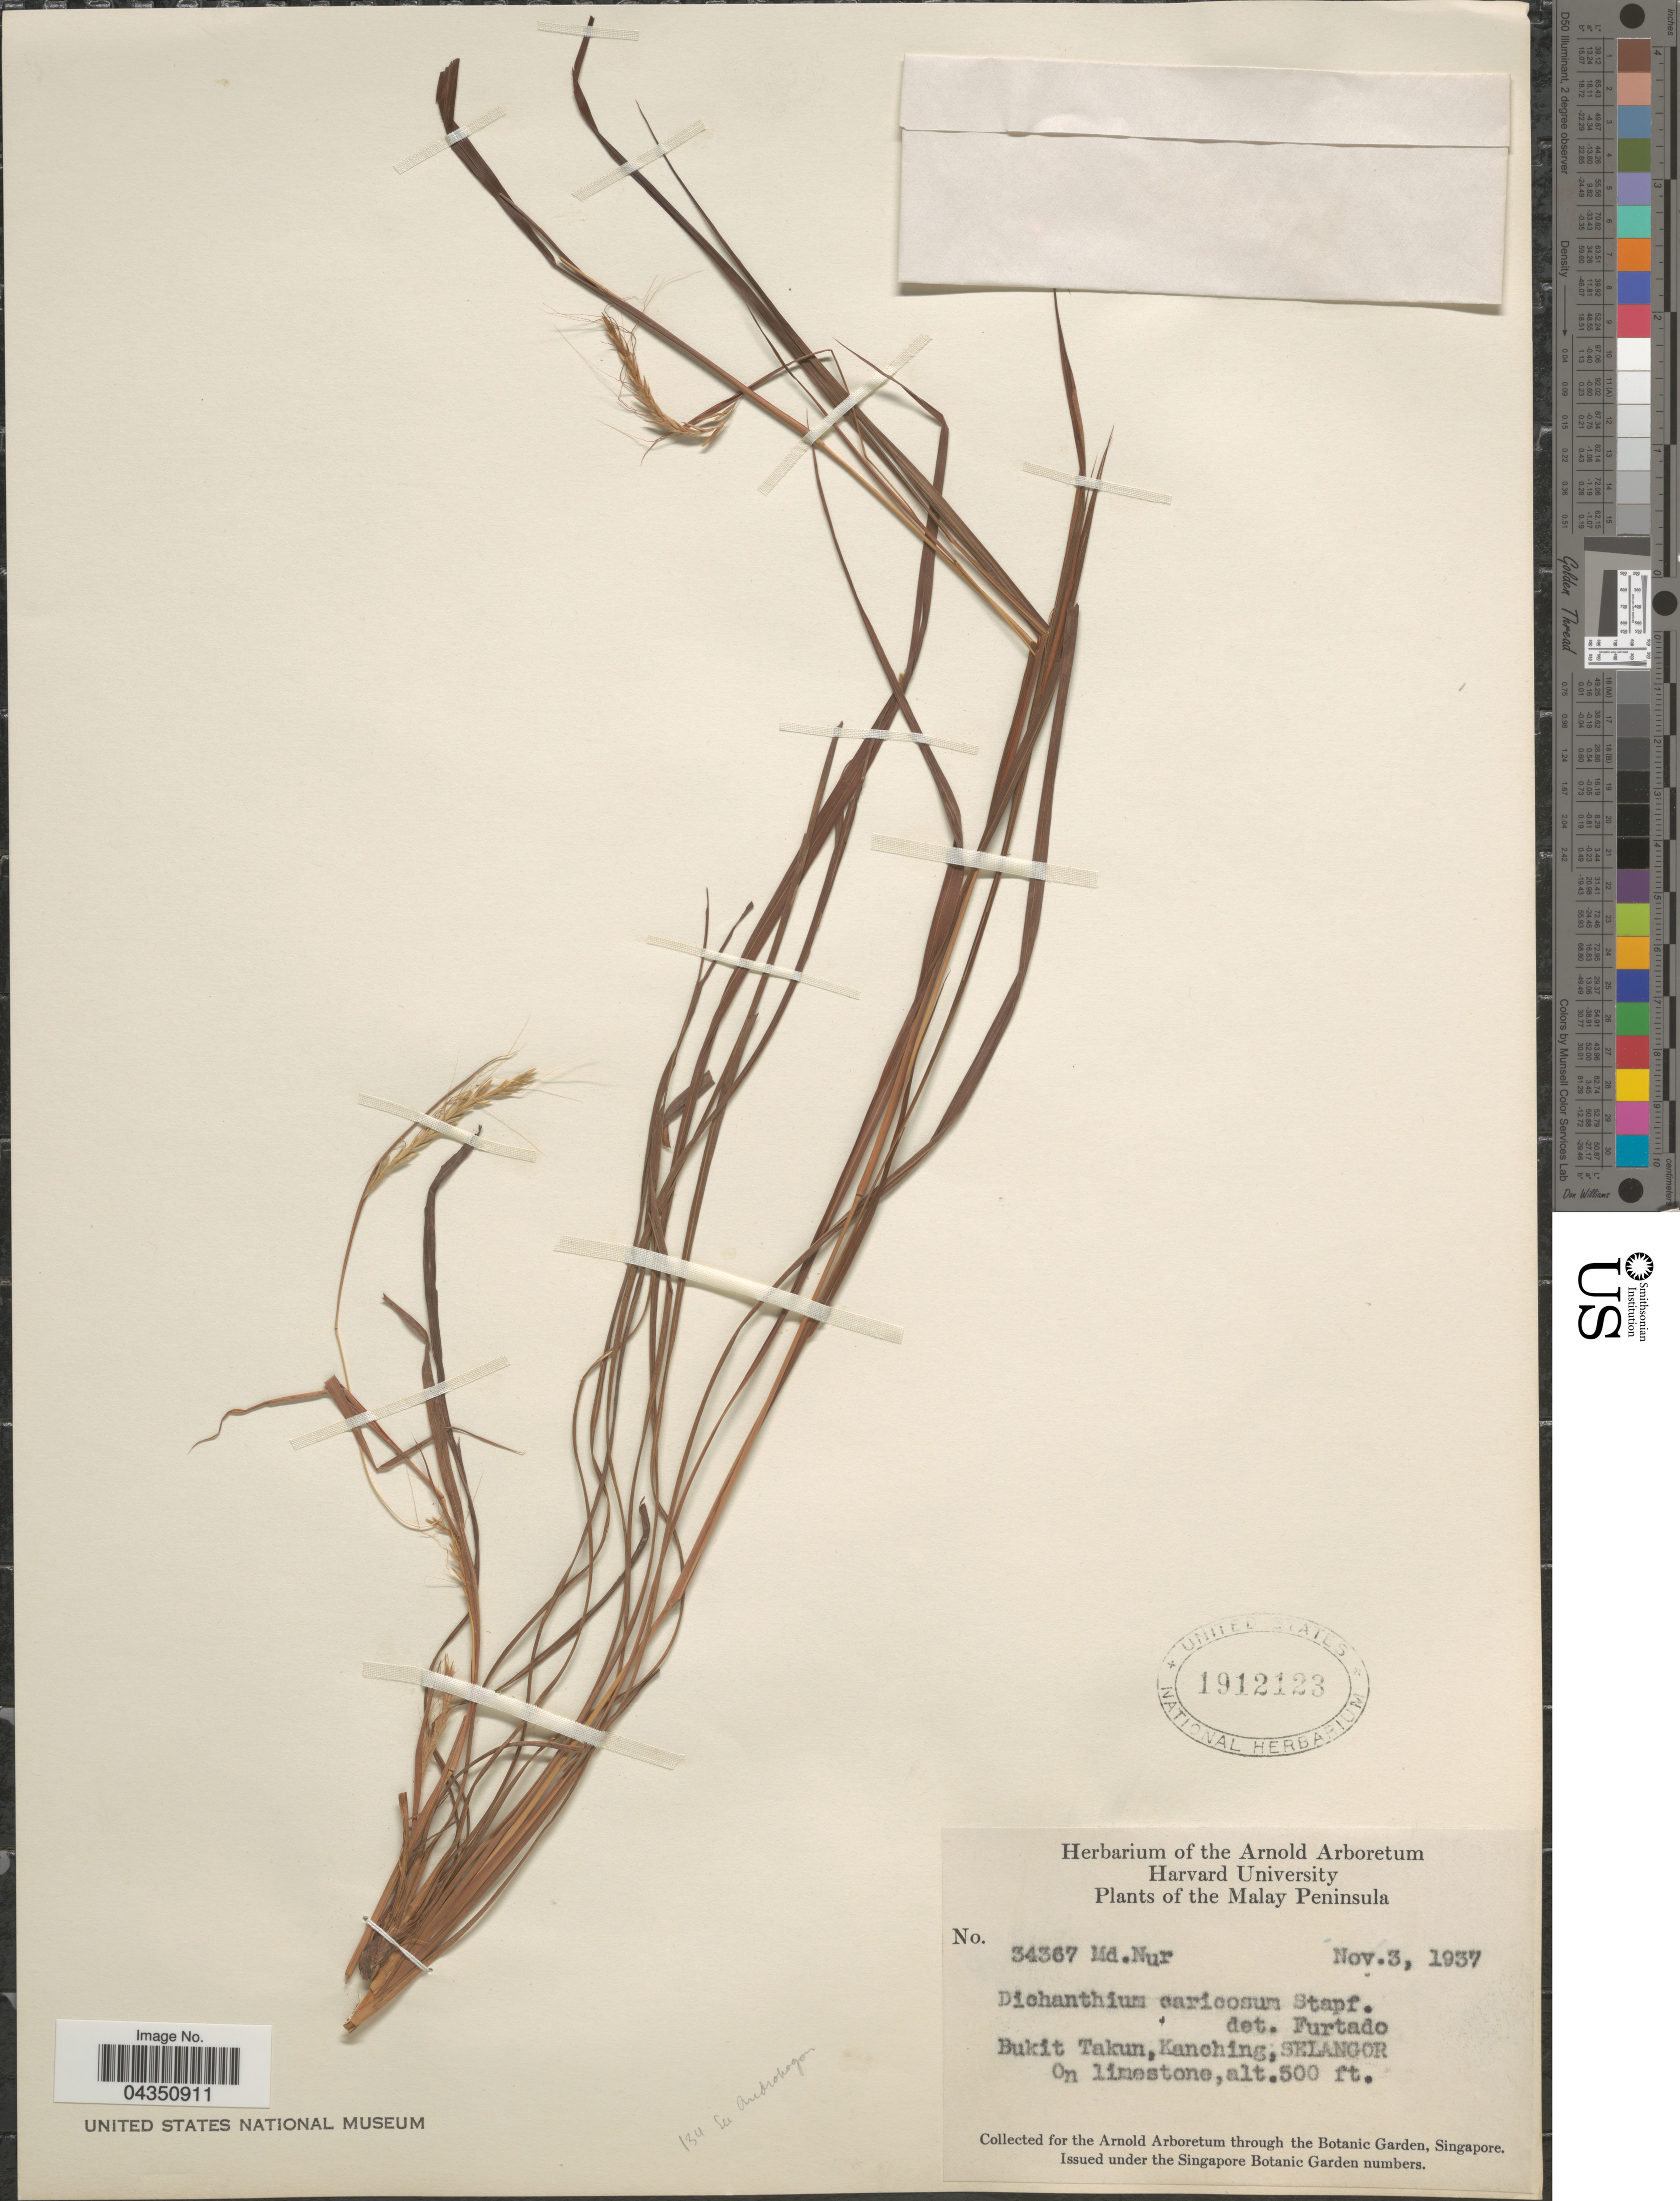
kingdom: Plantae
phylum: Tracheophyta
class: Liliopsida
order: Poales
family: Poaceae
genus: Dichanthium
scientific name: Dichanthium caricosum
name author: (L.) A. Camus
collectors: M. Nur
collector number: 34367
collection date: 1937-11-03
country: Malaysia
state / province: Selangor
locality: Malay Peninsula. Bukit Takun, Kanching, Selangor. On limestone.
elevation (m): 152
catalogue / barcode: US 1912123